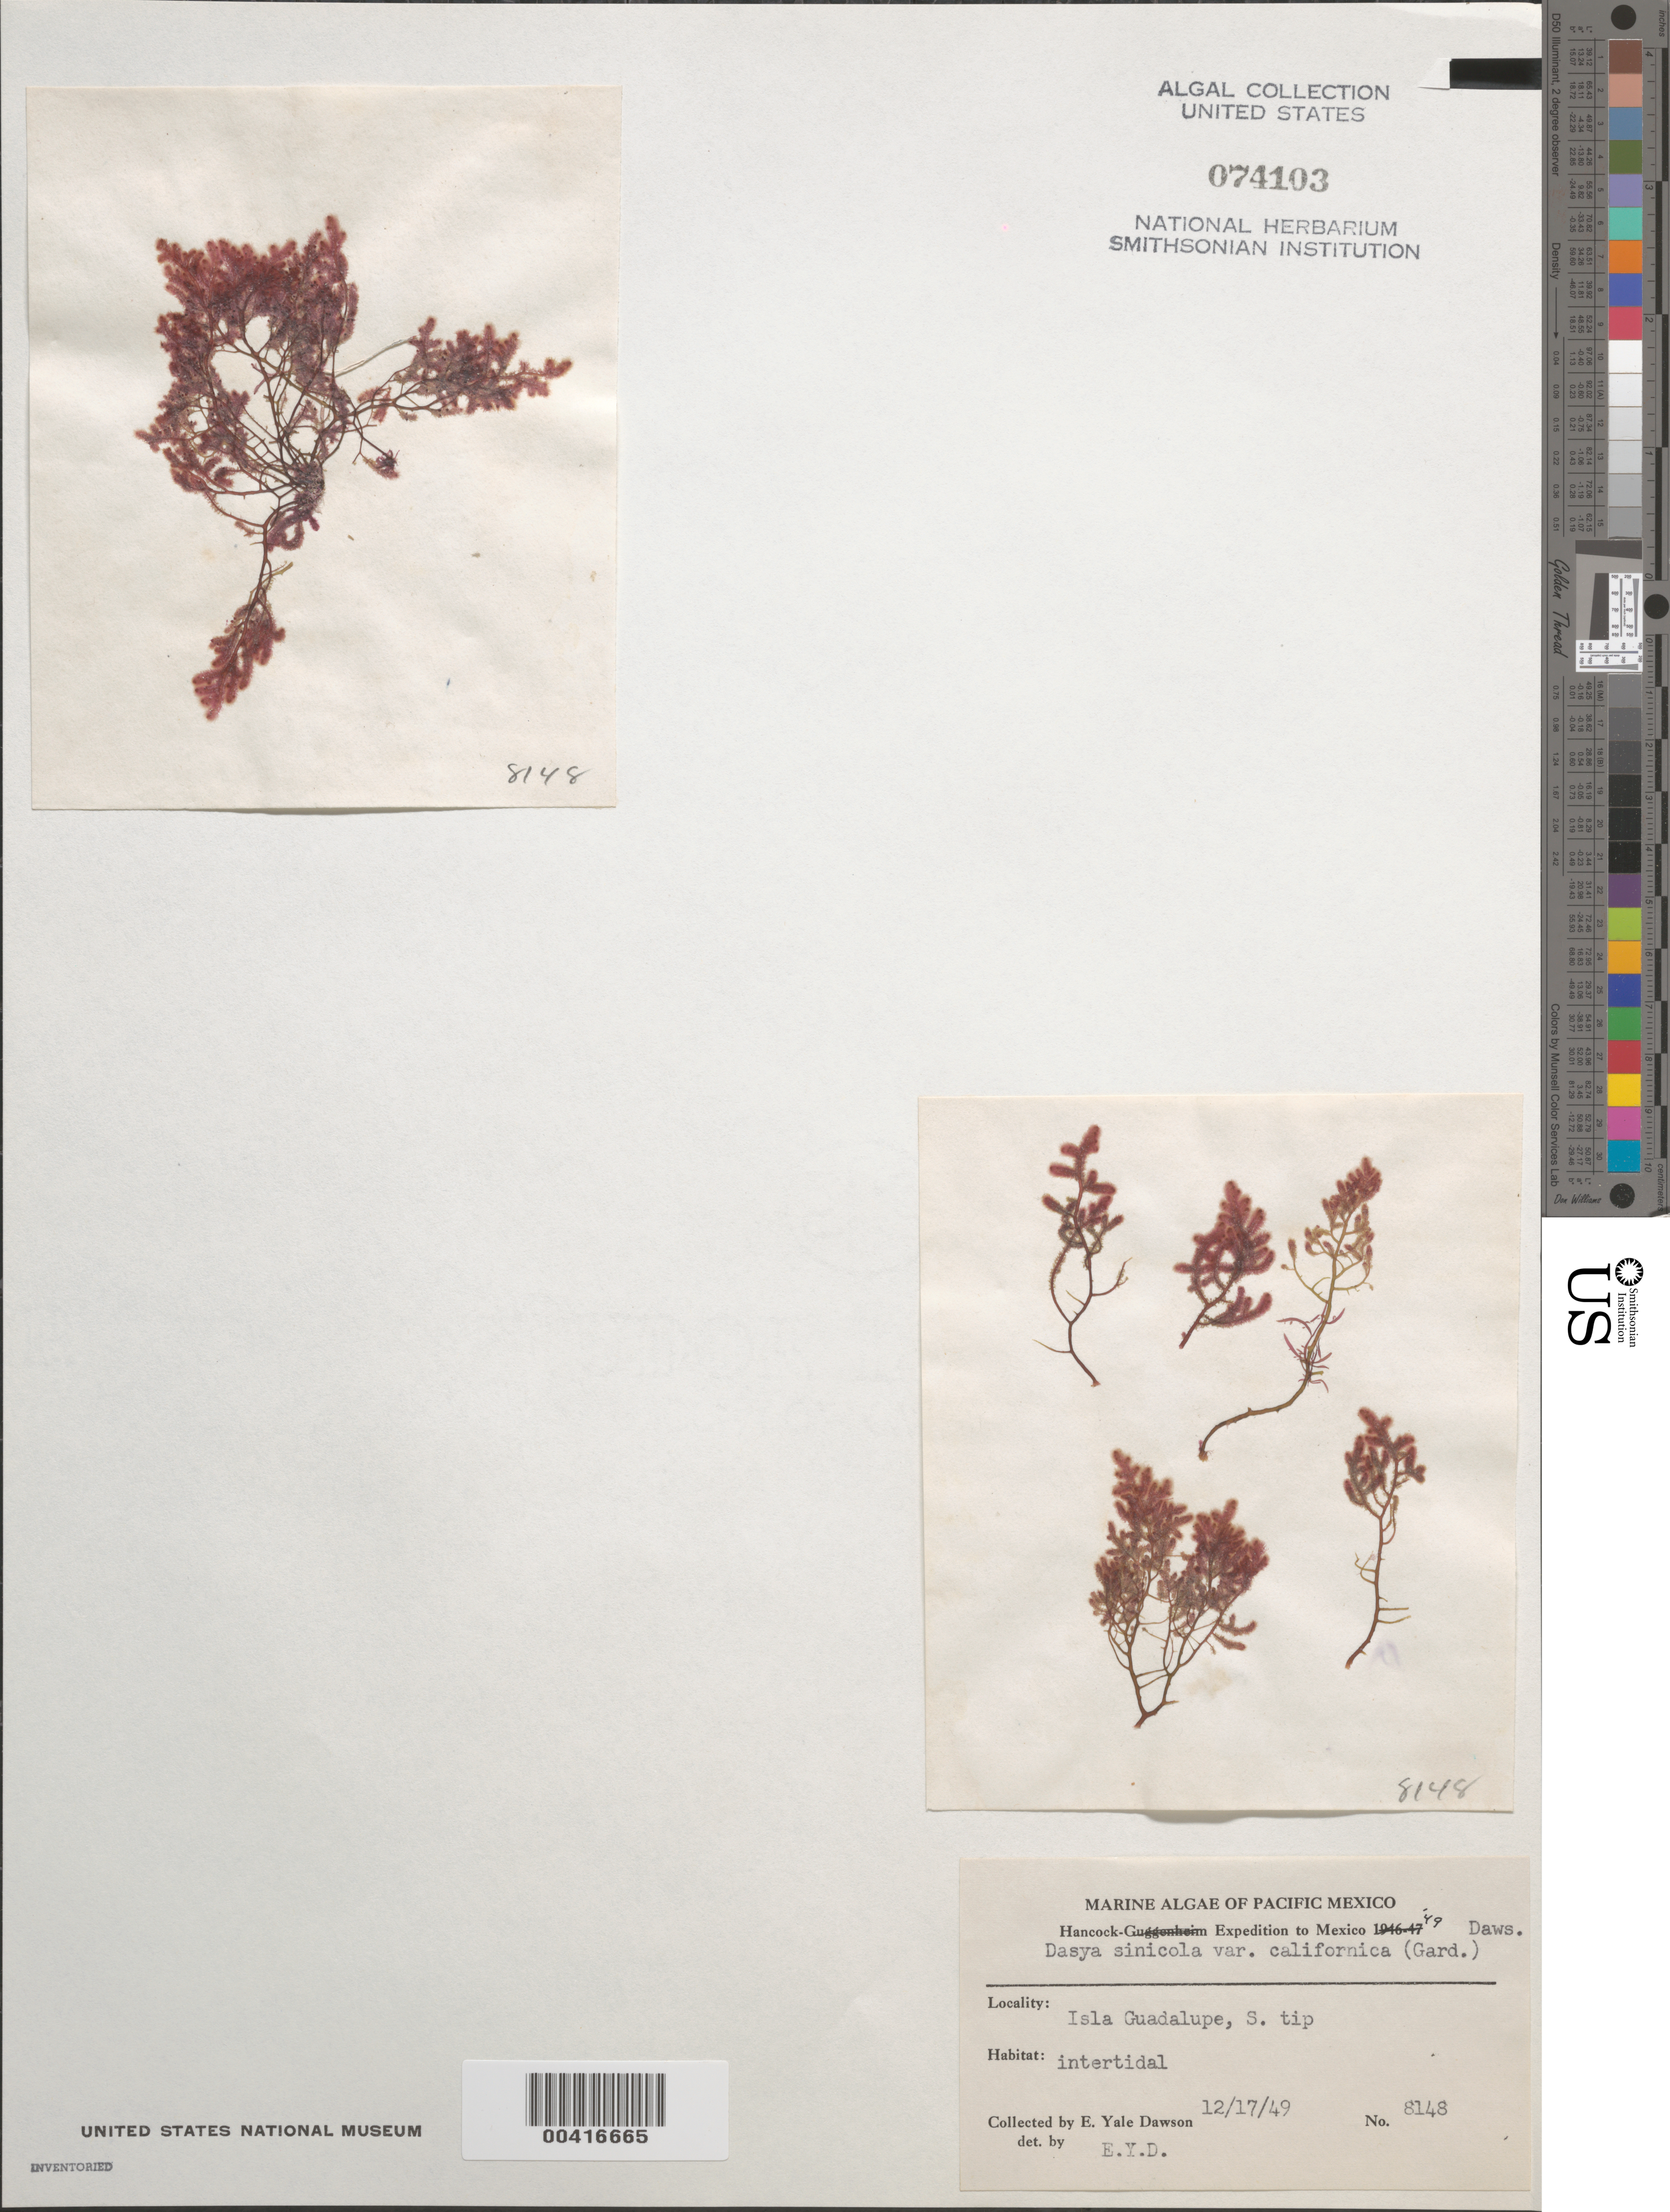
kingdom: Plantae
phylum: Rhodophyta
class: Florideophyceae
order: Ceramiales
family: Dasyaceae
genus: Dasya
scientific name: Dasya sinicola var. californica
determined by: Dawson, E. Y.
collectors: E. Y. Dawson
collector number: EYD 8148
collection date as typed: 17 December 1949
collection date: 1949-12-17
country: Mexico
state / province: Baja California Norte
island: Isla Guadalupe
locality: southern tip, Guadalupe island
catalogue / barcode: US 74103